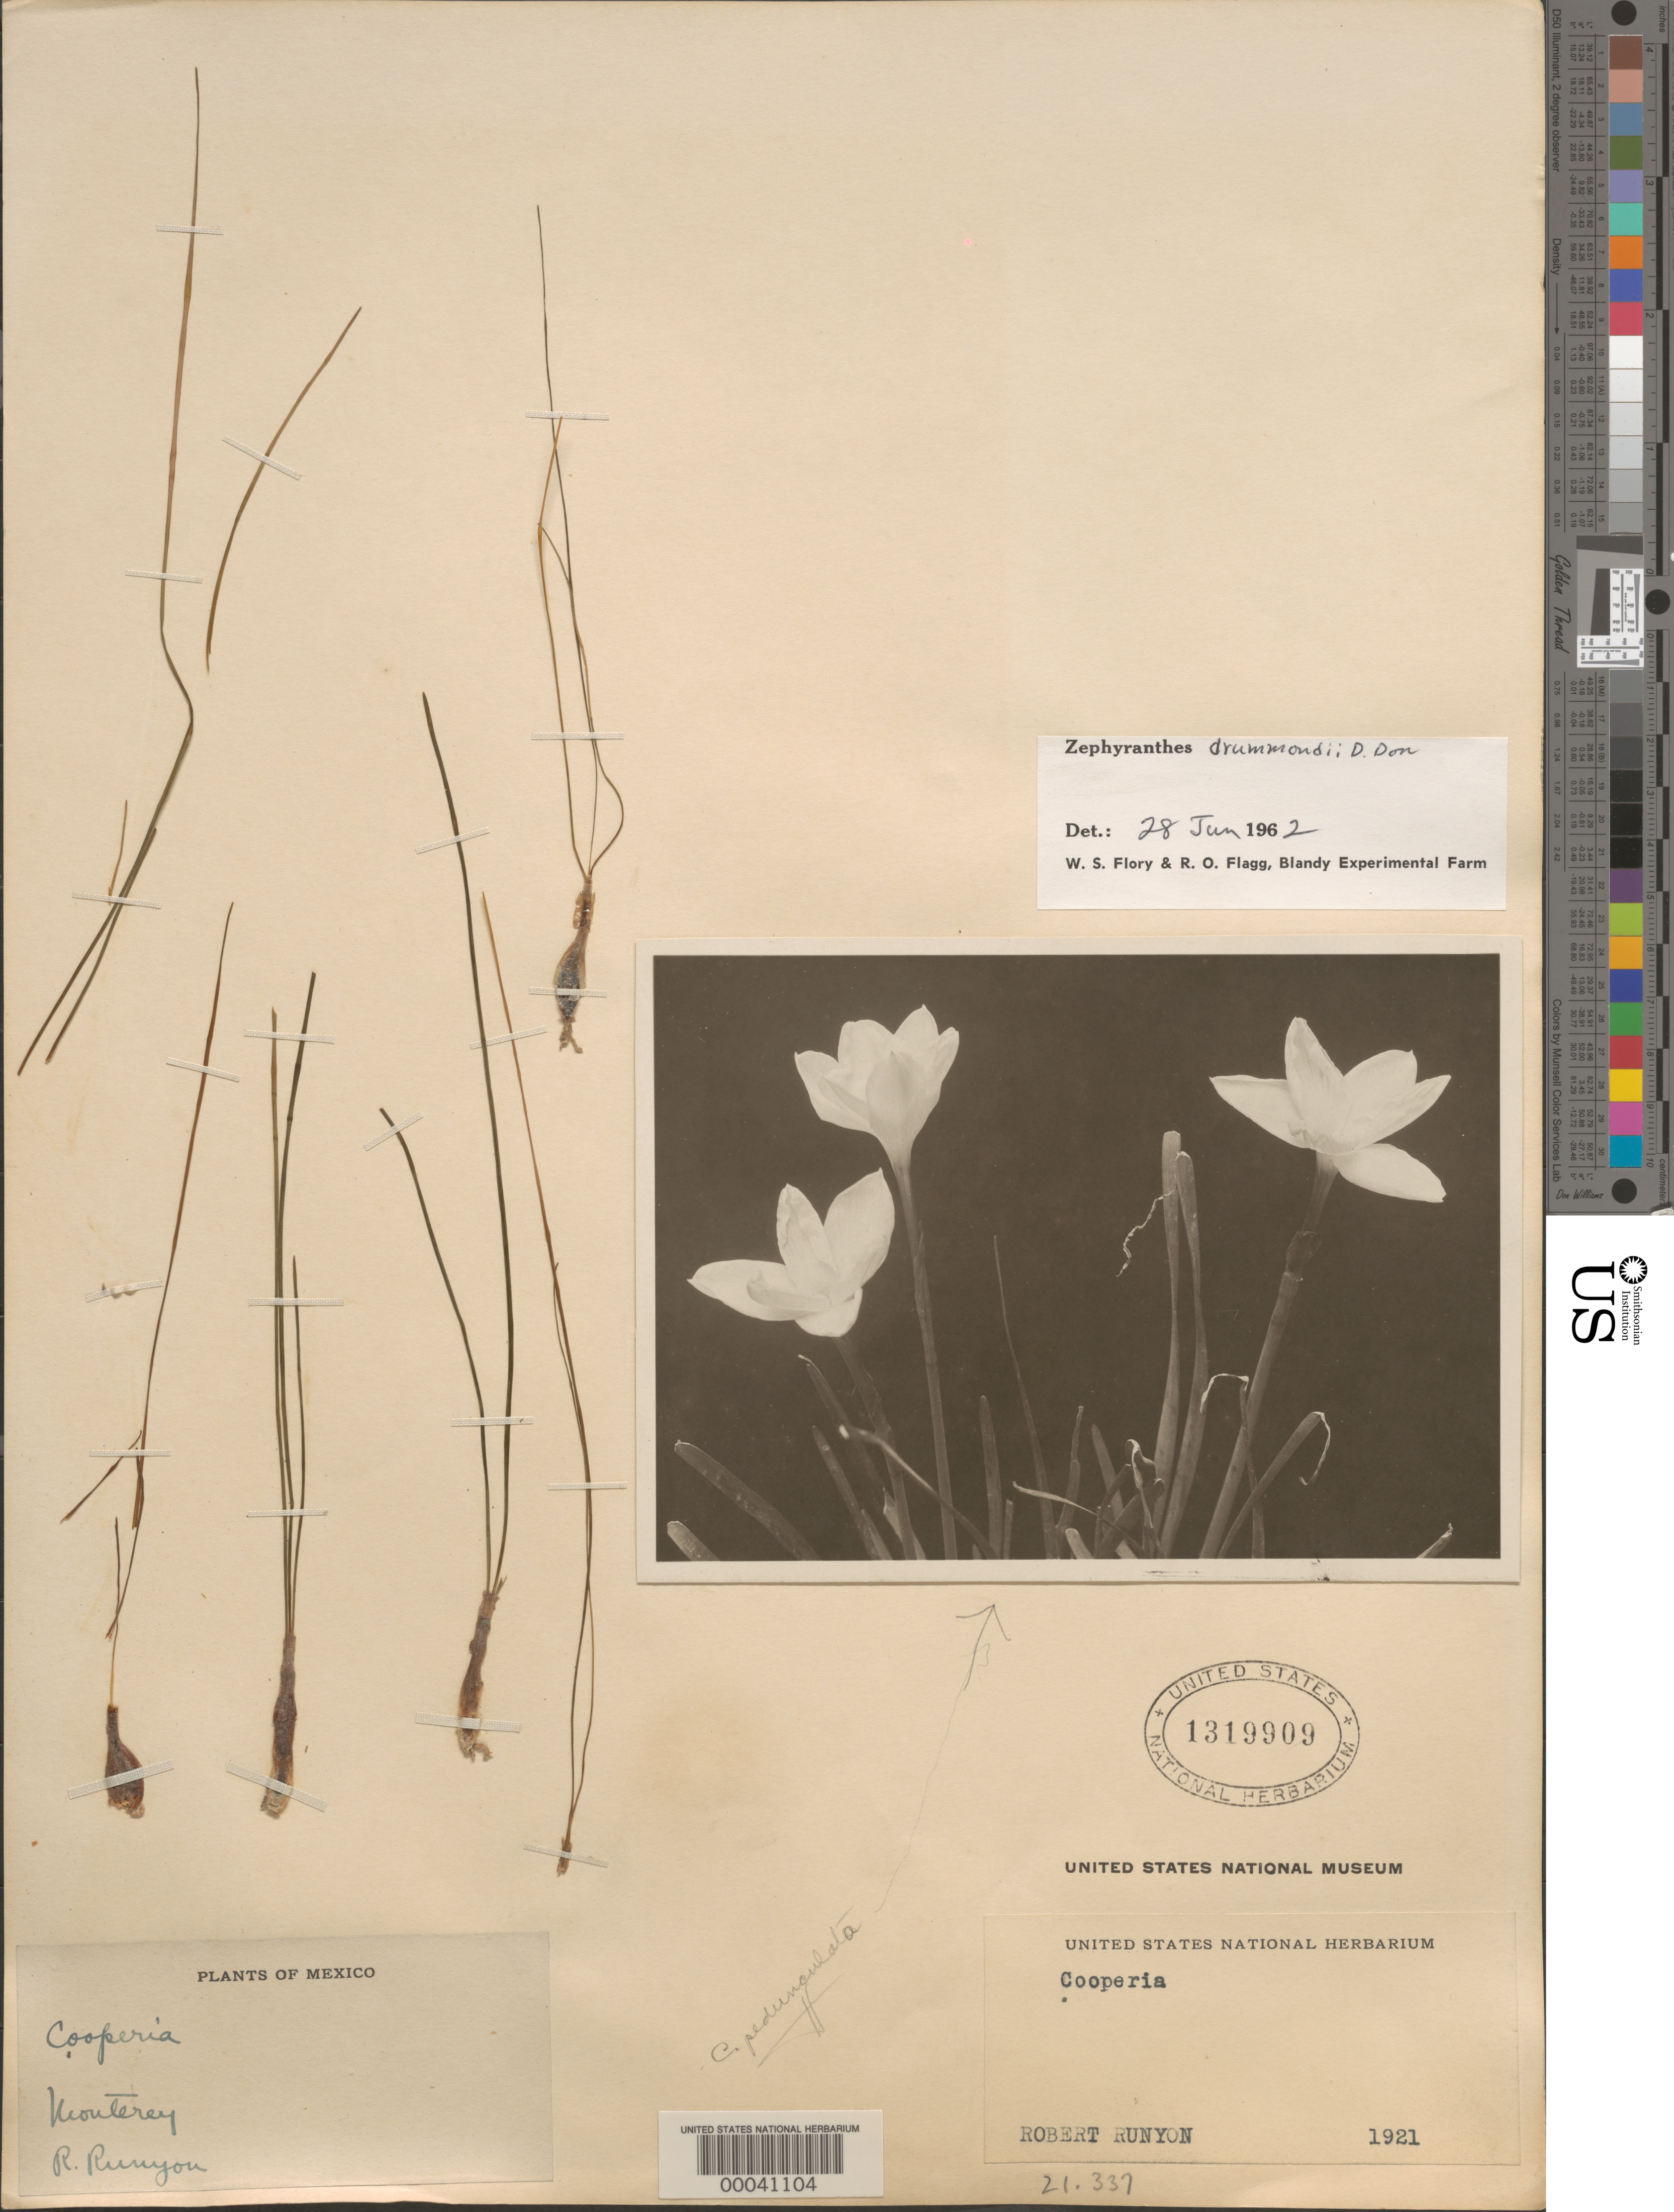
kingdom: Plantae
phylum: Tracheophyta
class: Liliopsida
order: Asparagales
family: Amaryllidaceae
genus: Zephyranthes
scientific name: Zephyranthes drummondii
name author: D. Don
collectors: R. Runyon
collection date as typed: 15 Jul 1921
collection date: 1921-07-15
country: Mexico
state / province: Nuevo León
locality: Monterrey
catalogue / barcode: US 1319909